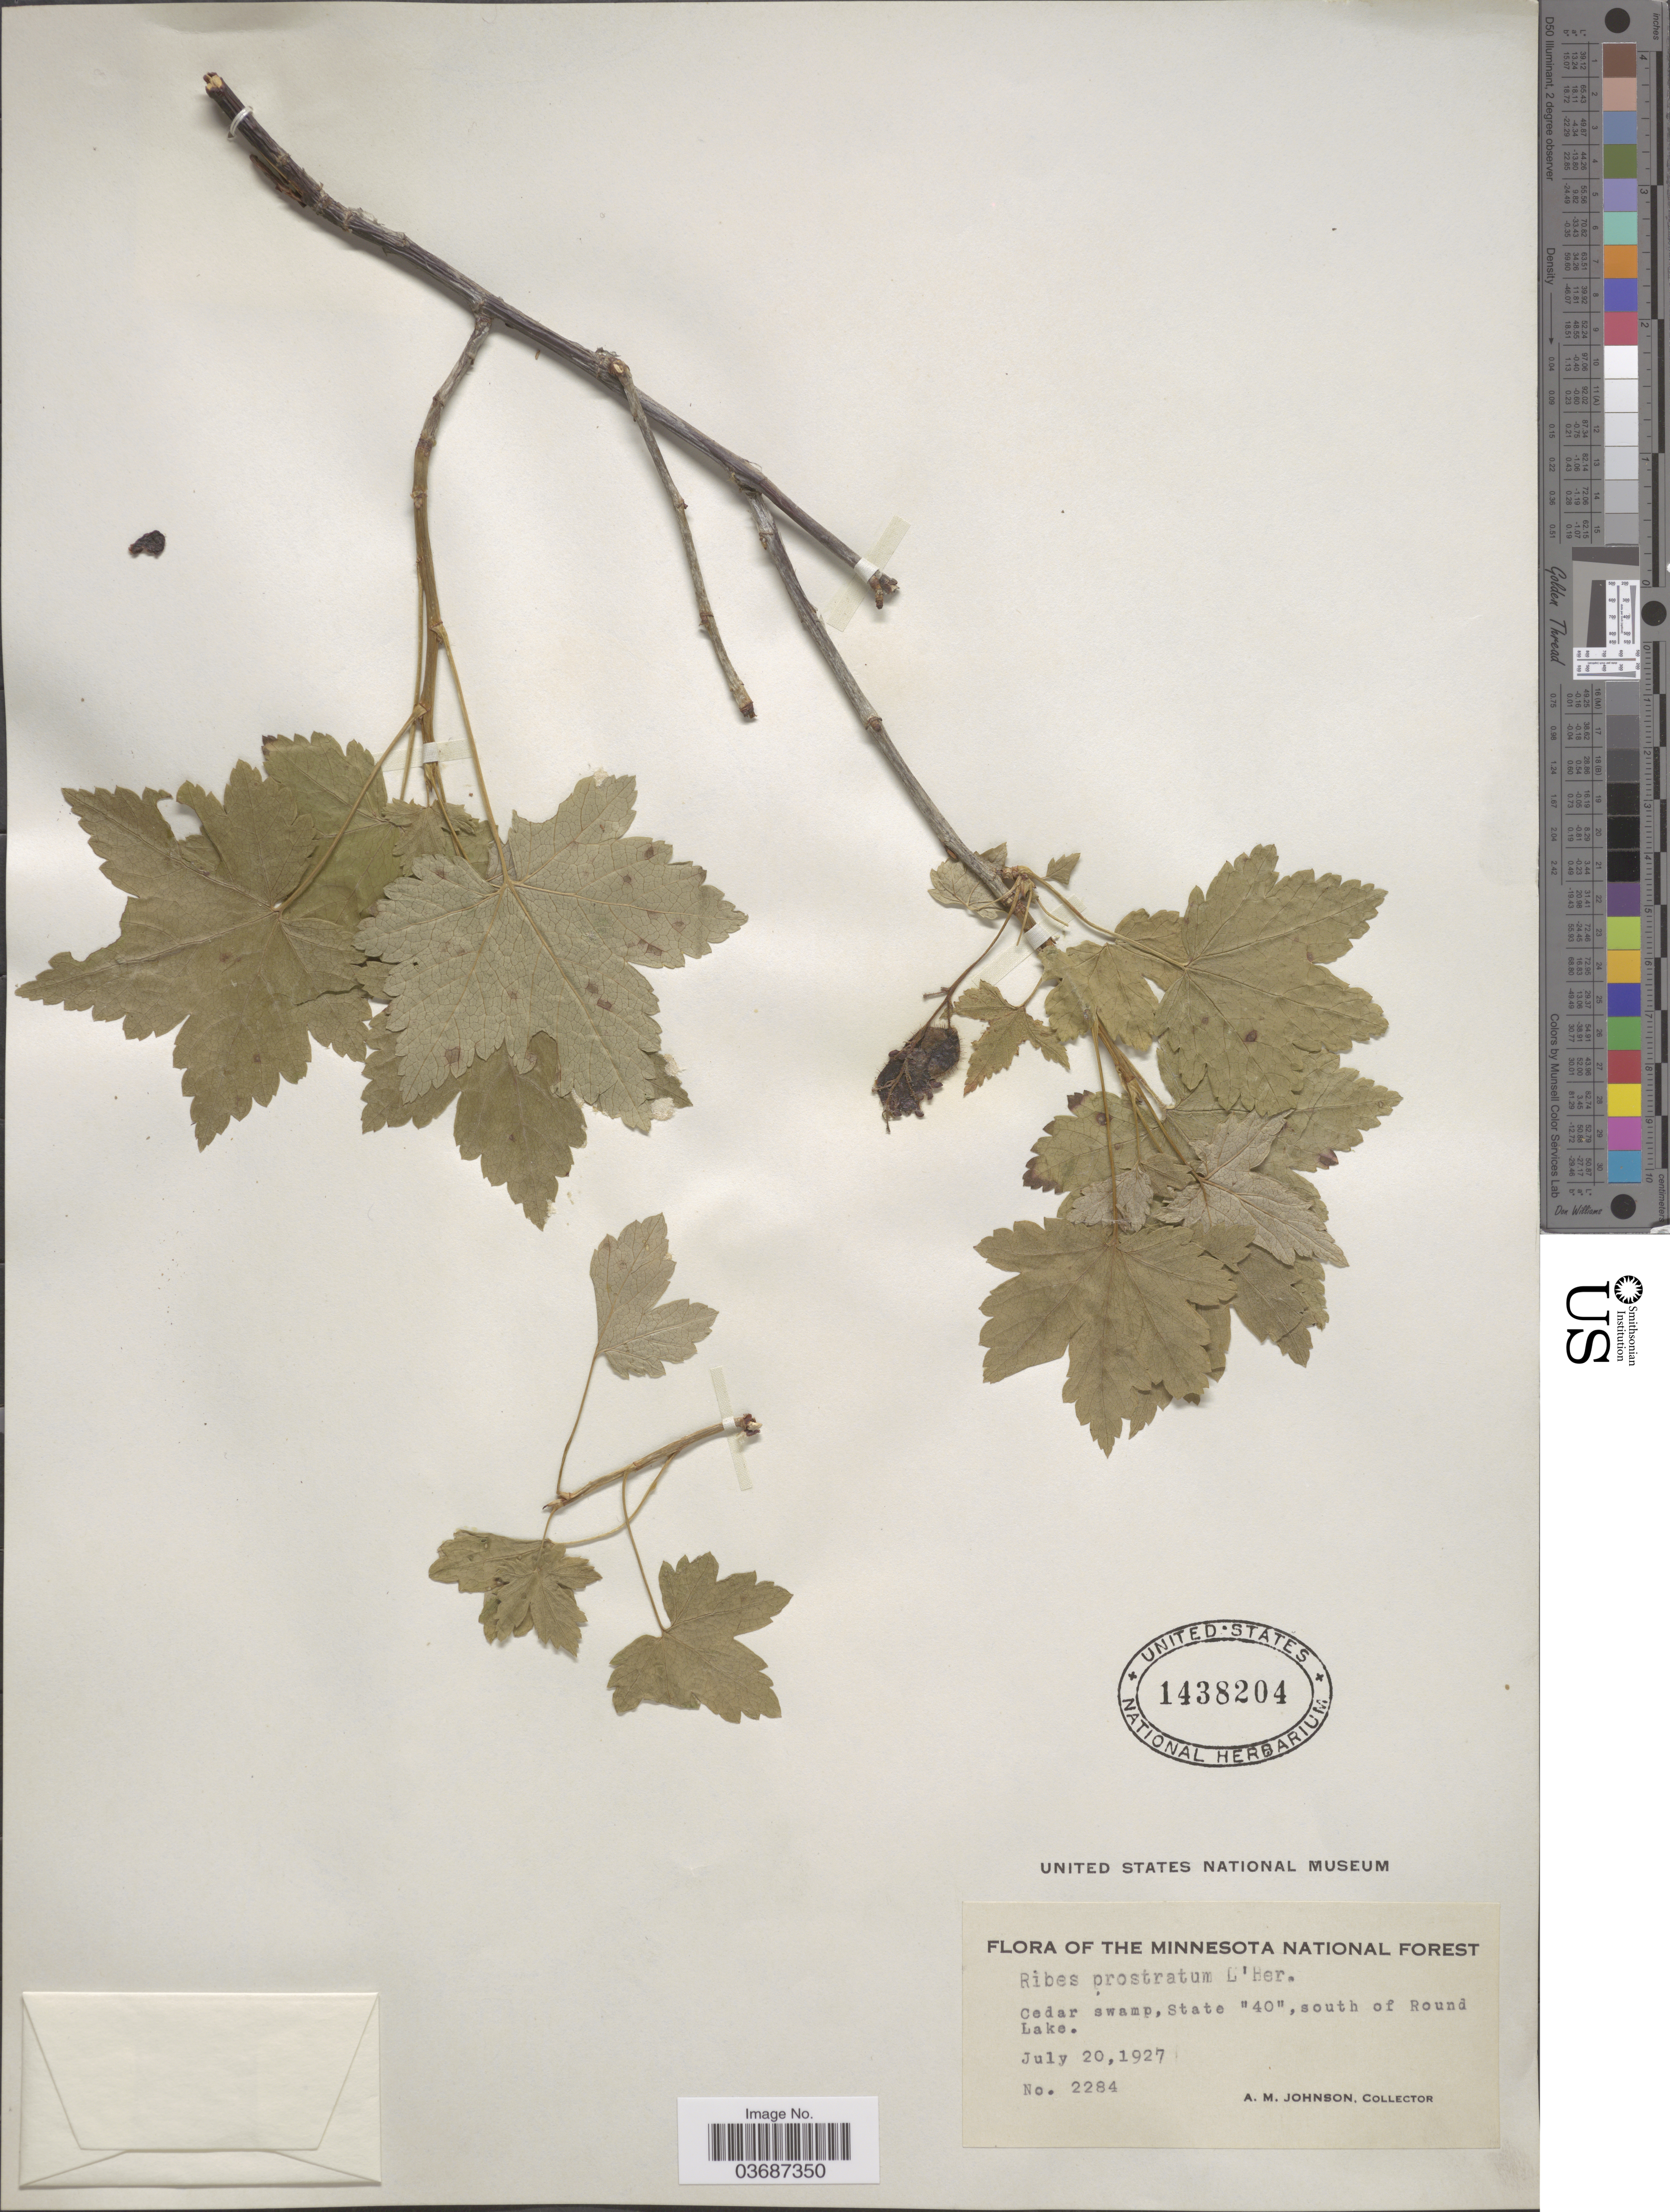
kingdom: Plantae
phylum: Tracheophyta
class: Magnoliopsida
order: Saxifragales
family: Grossulariaceae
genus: Ribes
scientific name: Ribes glandulosum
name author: Ruiz & Pav.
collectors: A. M. Johnson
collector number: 2284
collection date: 1927-07-20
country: United States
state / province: Minnesota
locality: The Minnesota National Forest. Cedar swamp, State "40", south of Round Lake.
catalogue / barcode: US 1438204